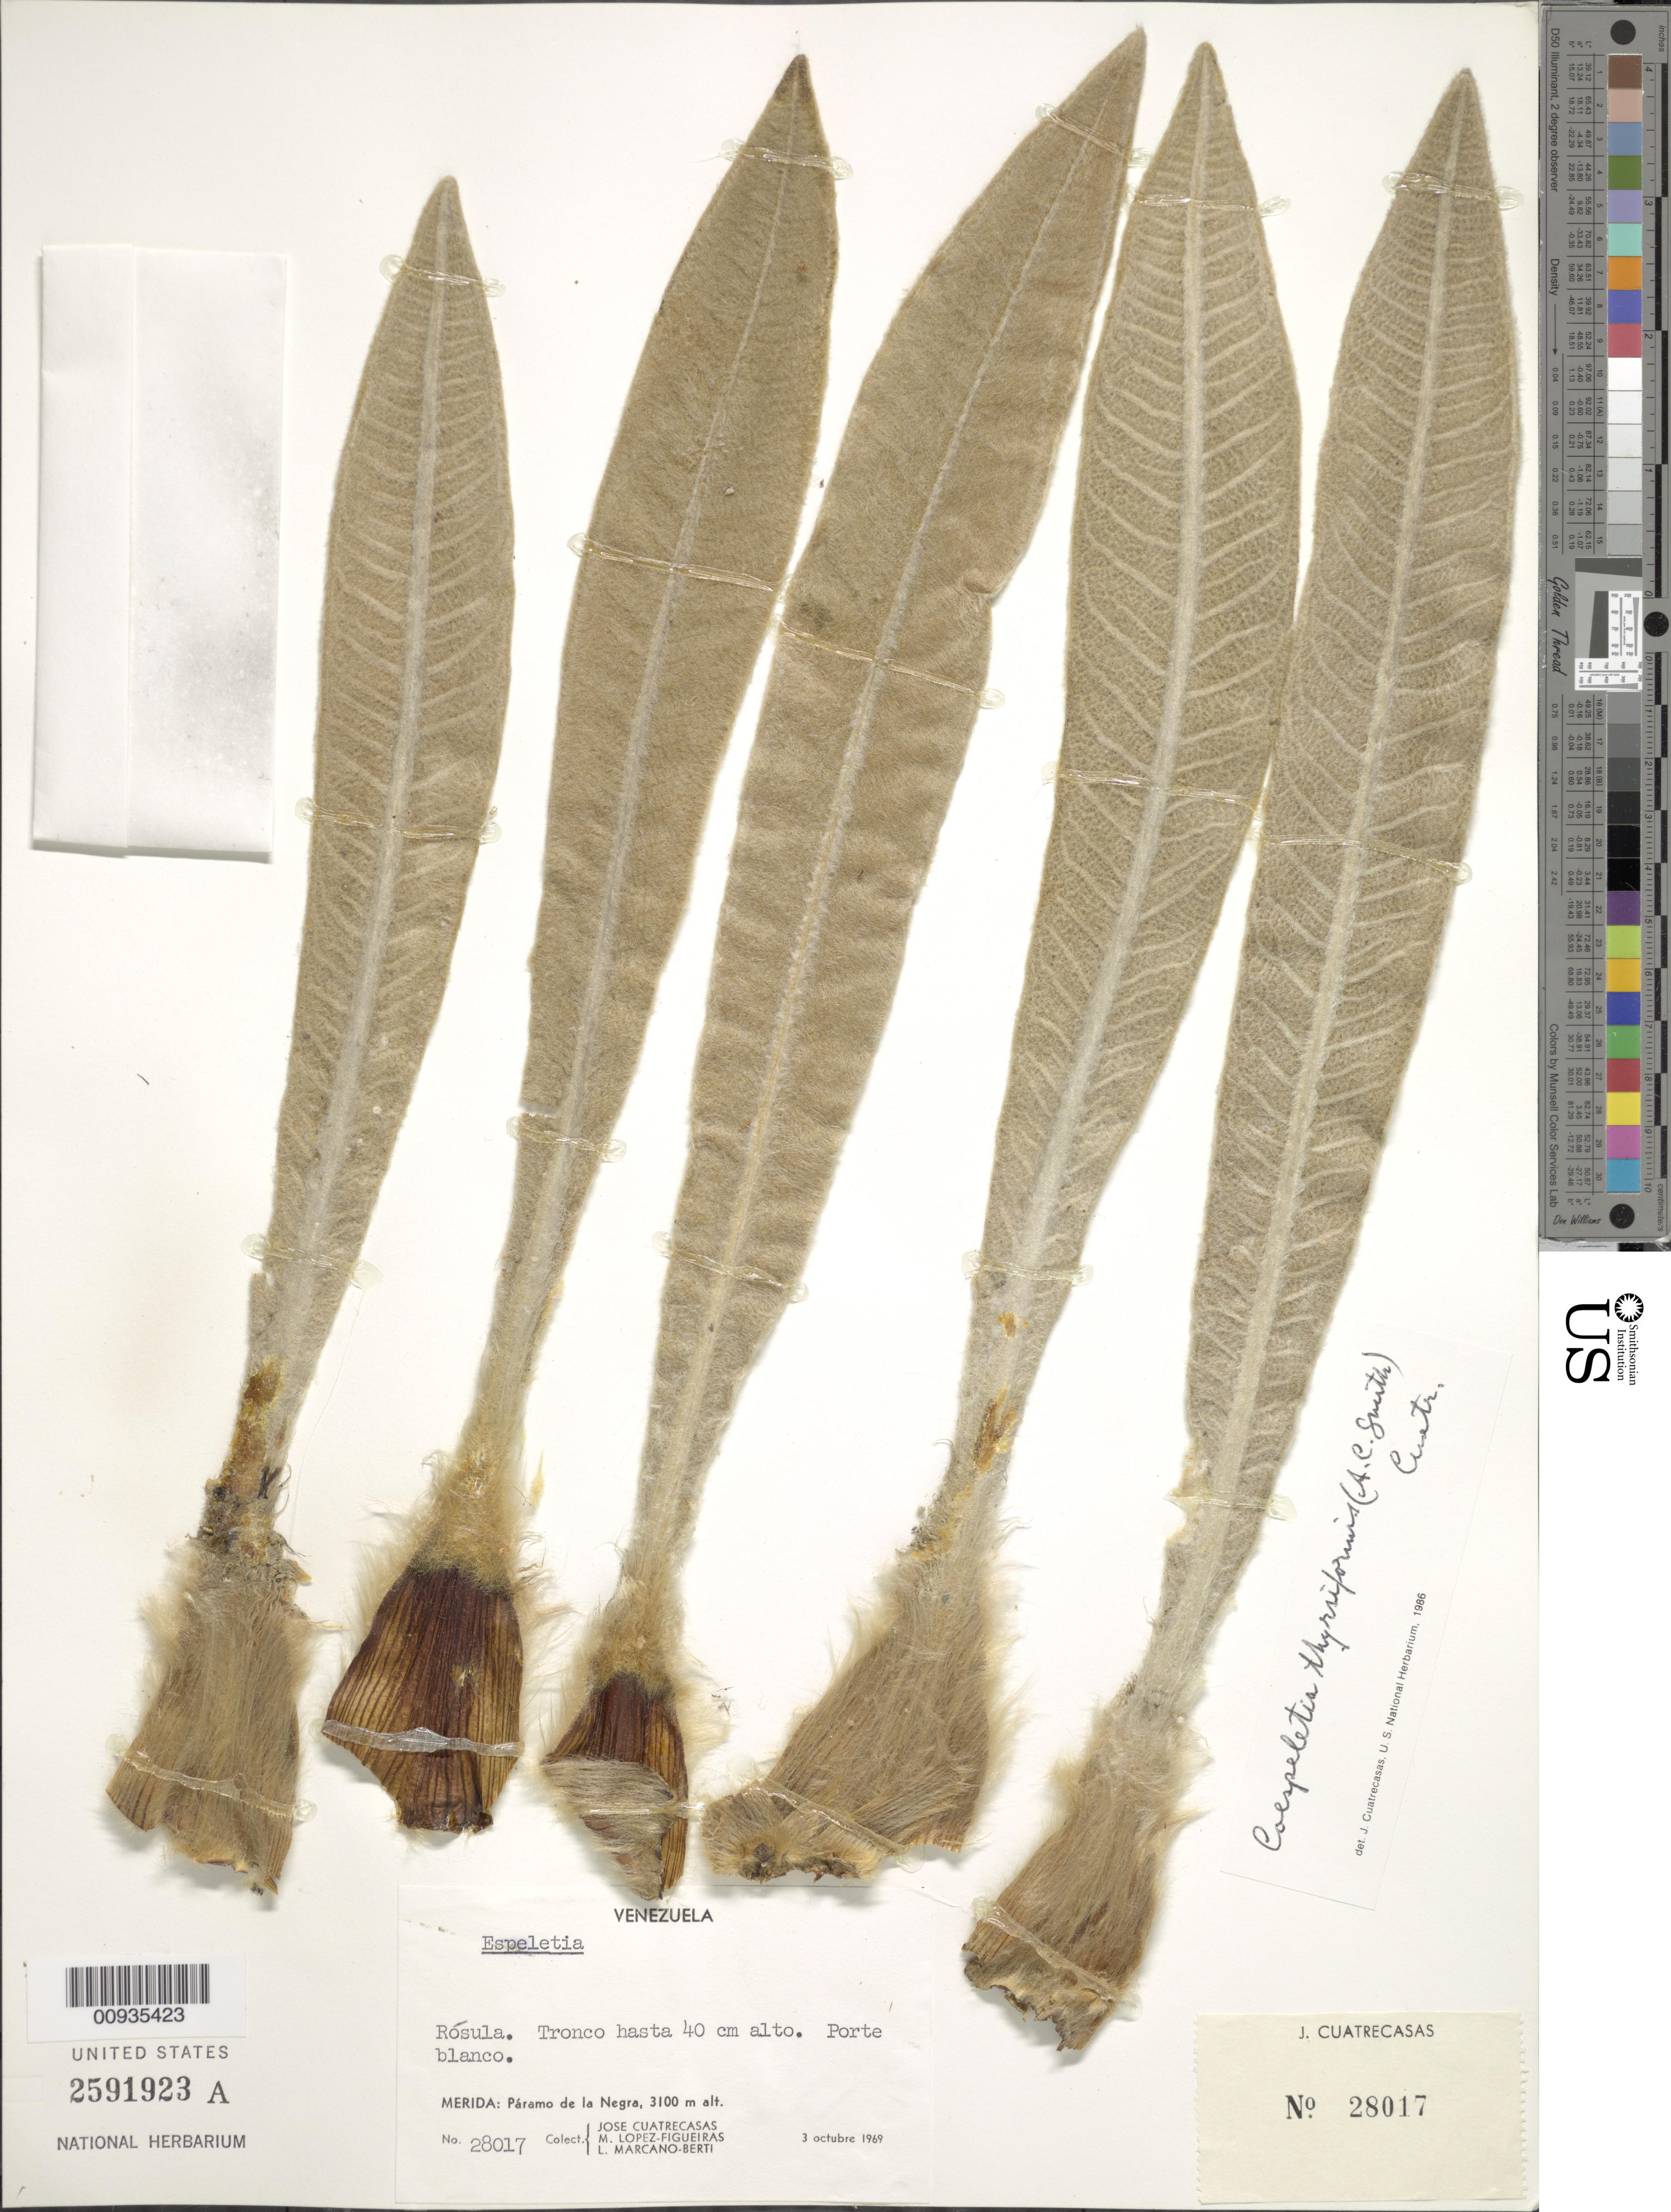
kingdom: Plantae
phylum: Tracheophyta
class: Magnoliopsida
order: Asterales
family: Asteraceae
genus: Coespeletia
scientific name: Coespeletia thyrsiformis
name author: (A.C. Sm.) Cuatrec.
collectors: J. Cuatrecasas, M. López Figueiras & L. Marcano-Berti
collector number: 28017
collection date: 1969-10-03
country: Venezuela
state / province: Mérida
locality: Paramo de la Negra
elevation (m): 3100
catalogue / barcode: US 2591923A